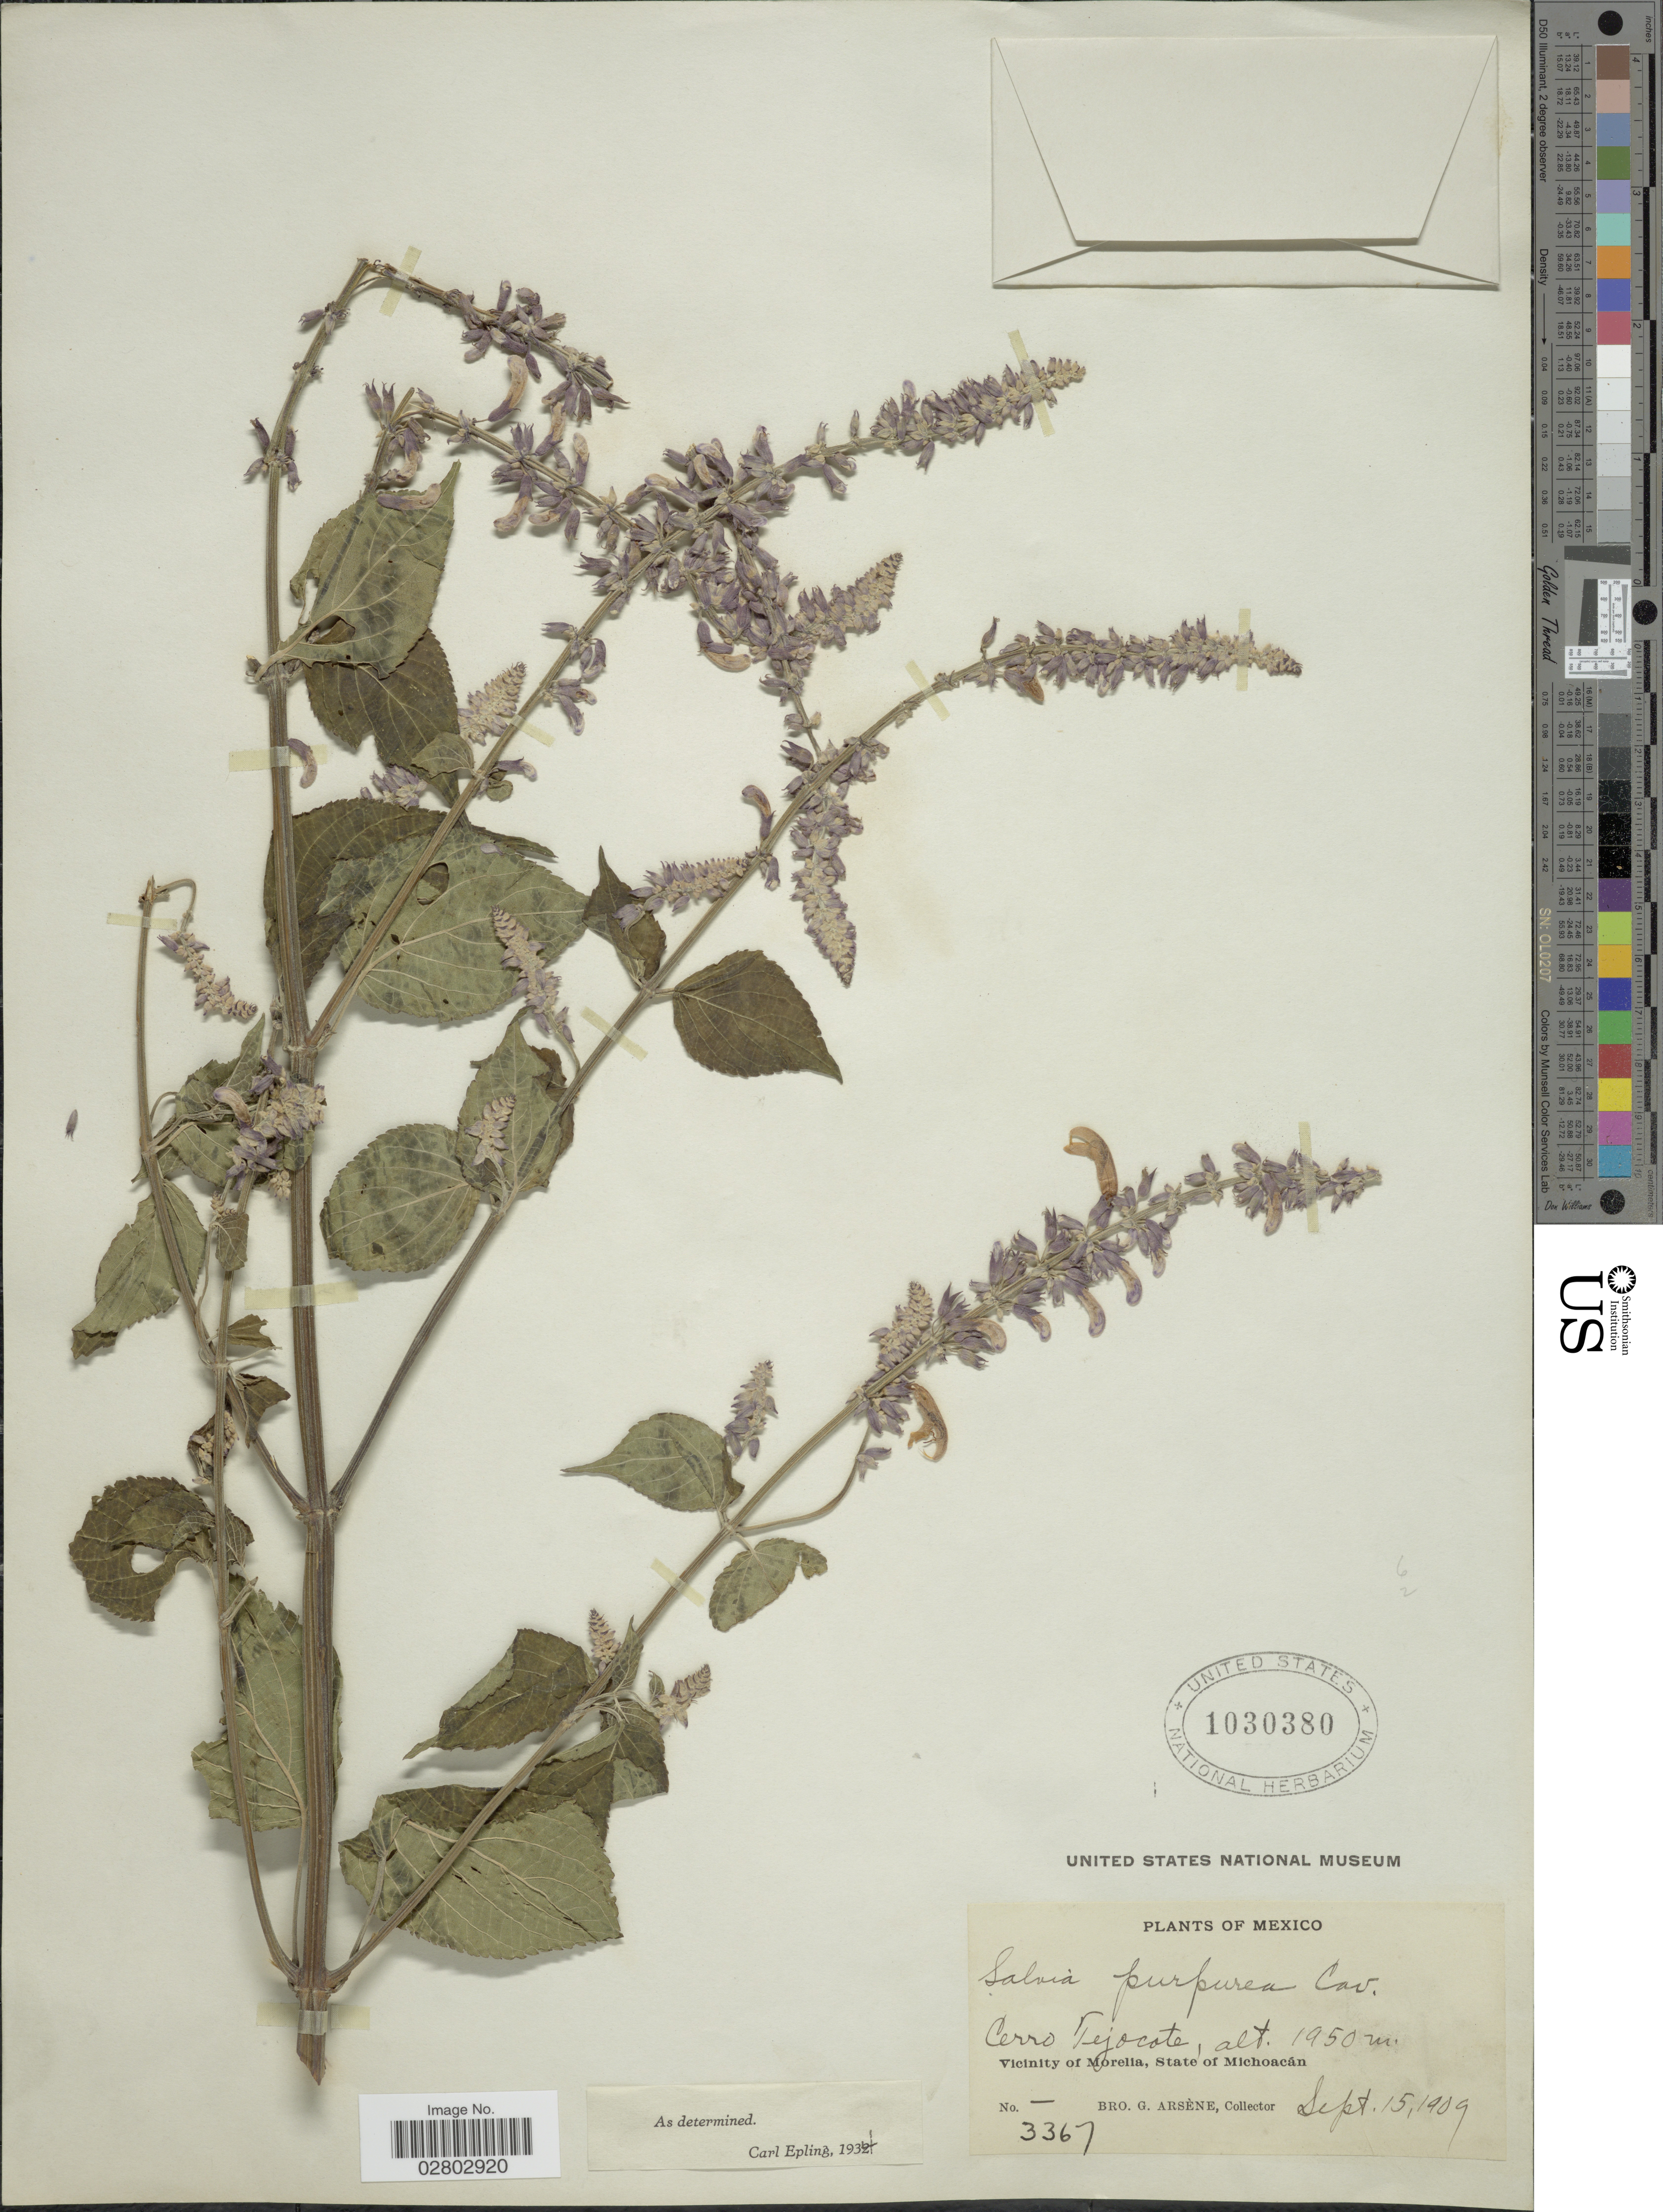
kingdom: Plantae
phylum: Tracheophyta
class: Magnoliopsida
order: Lamiales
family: Lamiaceae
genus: Salvia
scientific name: Salvia purpurea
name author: Cav.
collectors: Bro. G. Arsène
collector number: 3367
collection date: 1909-09-15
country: Mexico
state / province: Michoacán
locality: Cerro Tejocote, Vicinity of Morelia, State of Michoacán.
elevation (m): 1950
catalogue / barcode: US 1030380